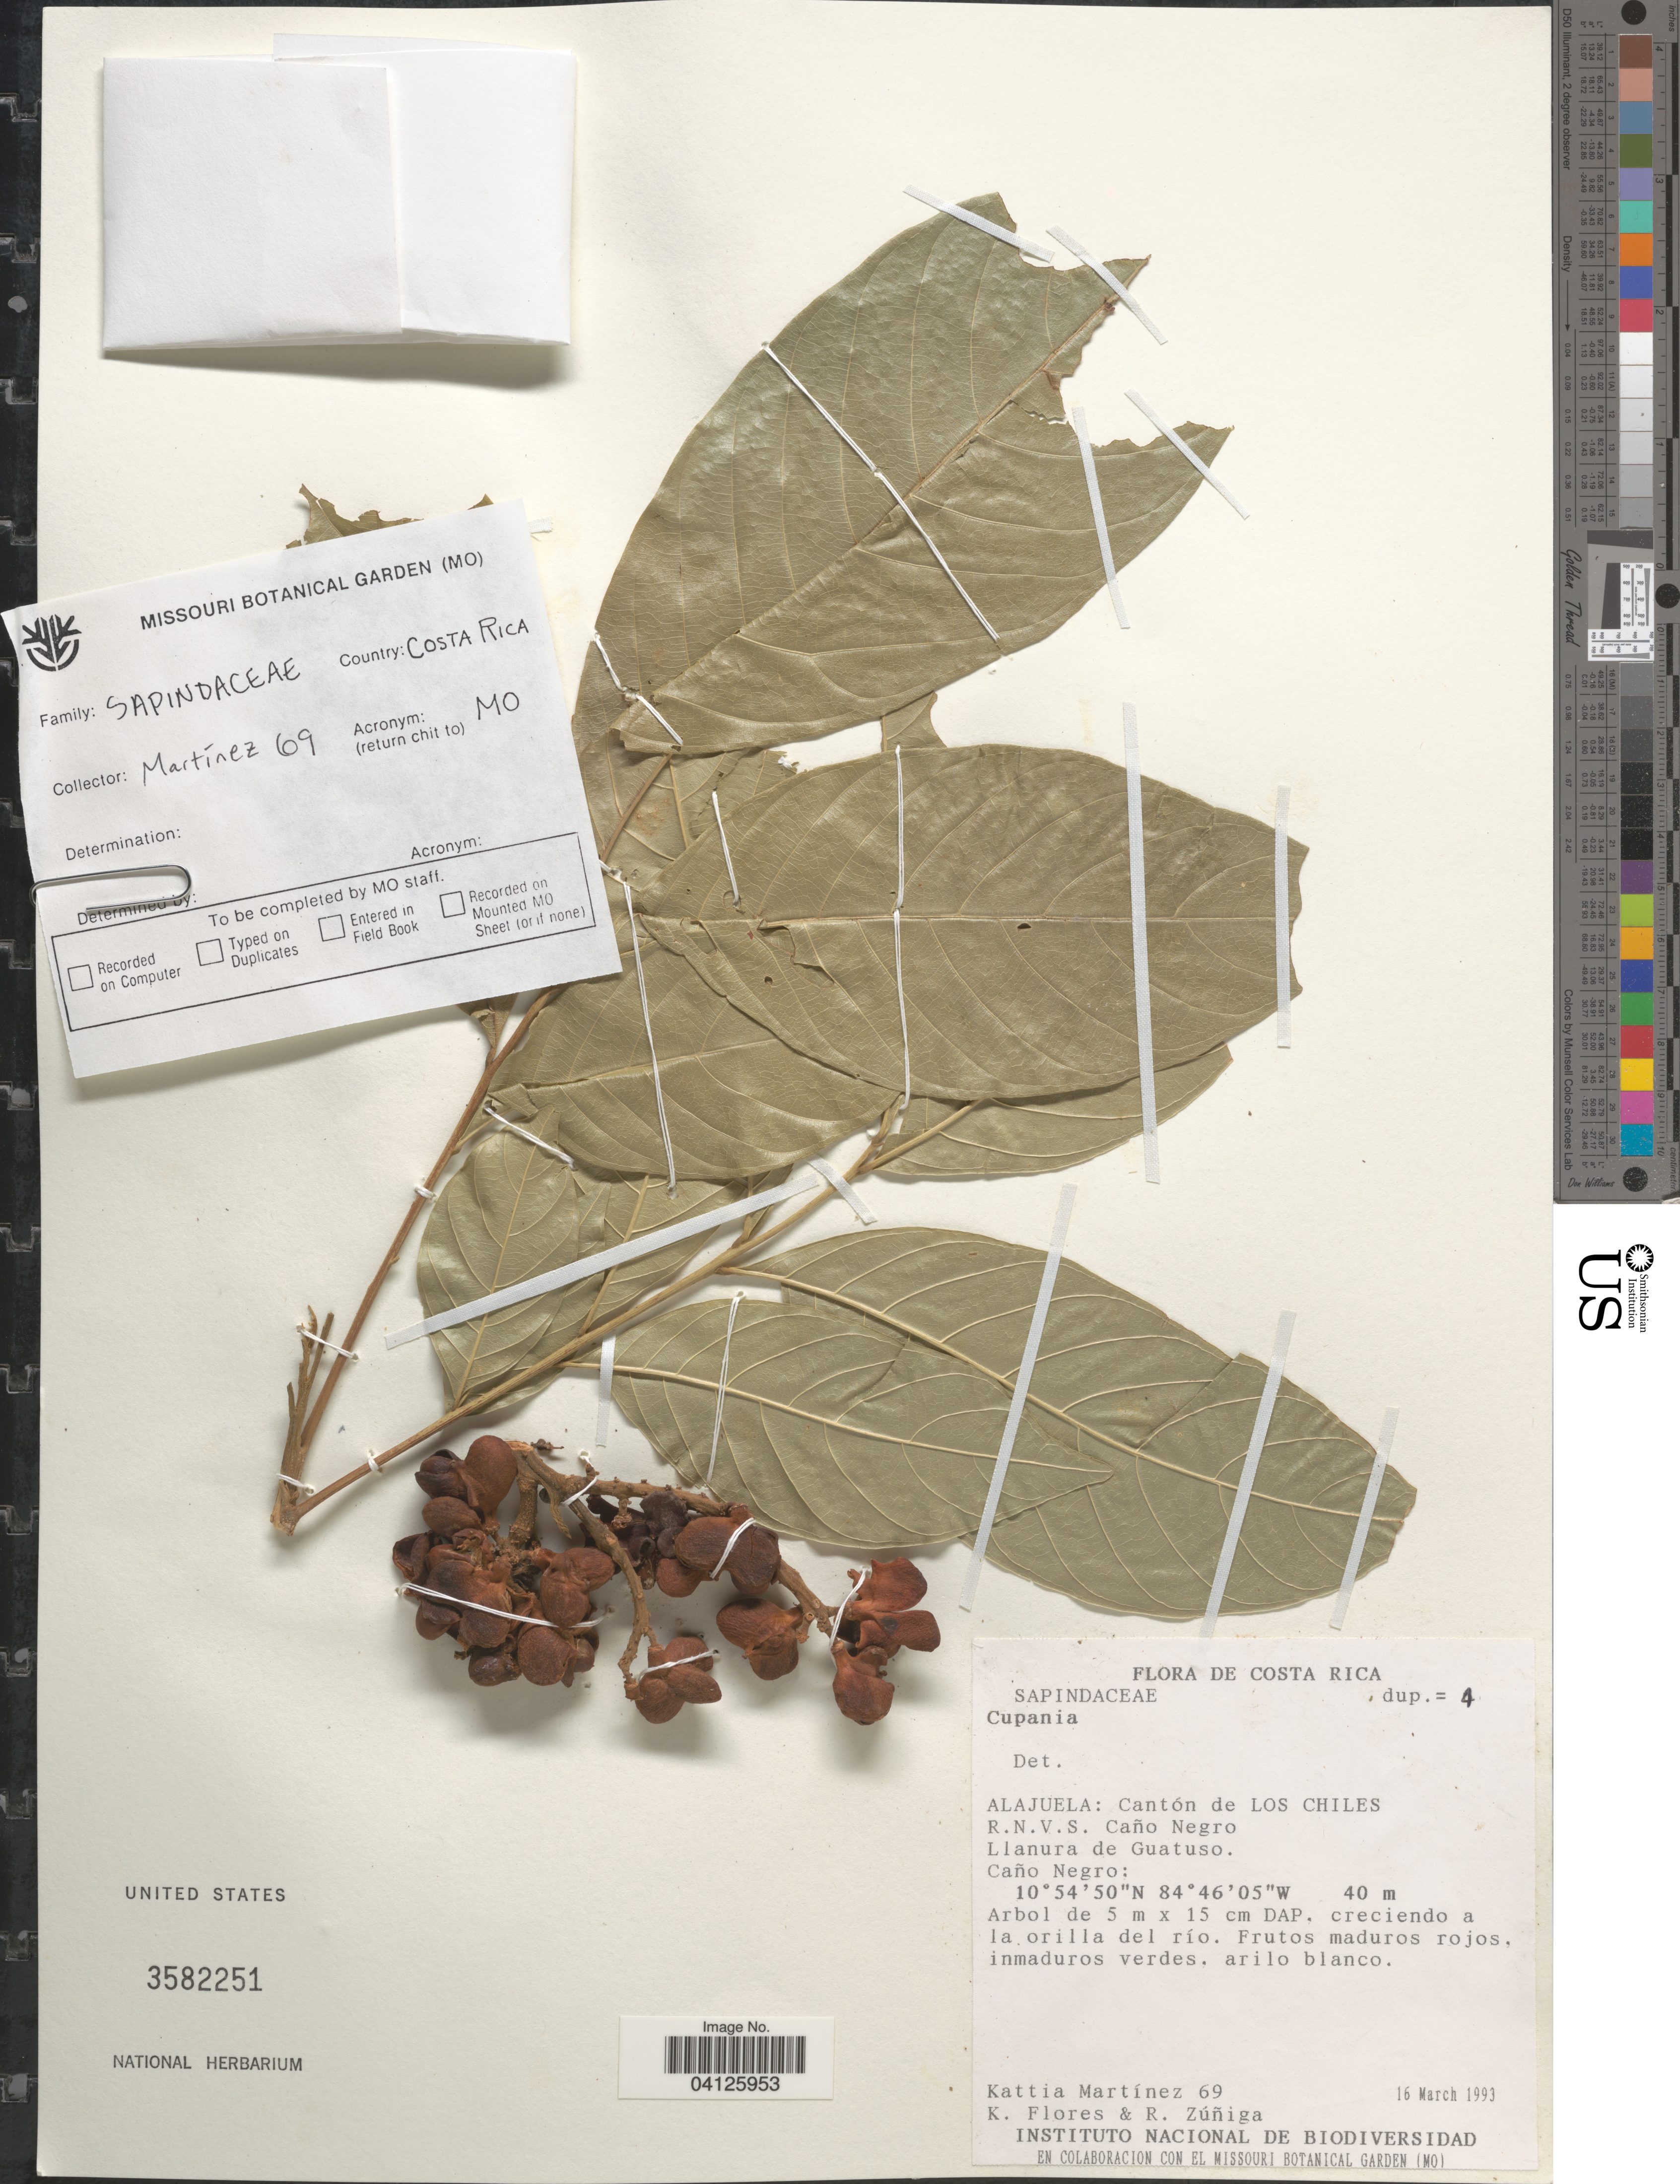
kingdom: Plantae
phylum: Tracheophyta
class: Magnoliopsida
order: Sapindales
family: Sapindaceae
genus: Matayba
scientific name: Matayba glaberrima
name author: Radlk.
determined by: Acevedo-Rodriguez, P., (US), Smithsonian Institution - National Museum of Natural History (UNITED STATES)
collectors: K. Martínez, K. Flores & R. Zúñiga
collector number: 69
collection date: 1993-03-16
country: Costa Rica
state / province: Alajuela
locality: Cantón de Los Chiles. R.N.V.S. Caño Negro. Llanura de Guatuso. Caño Negro.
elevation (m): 40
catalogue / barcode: US 3582251